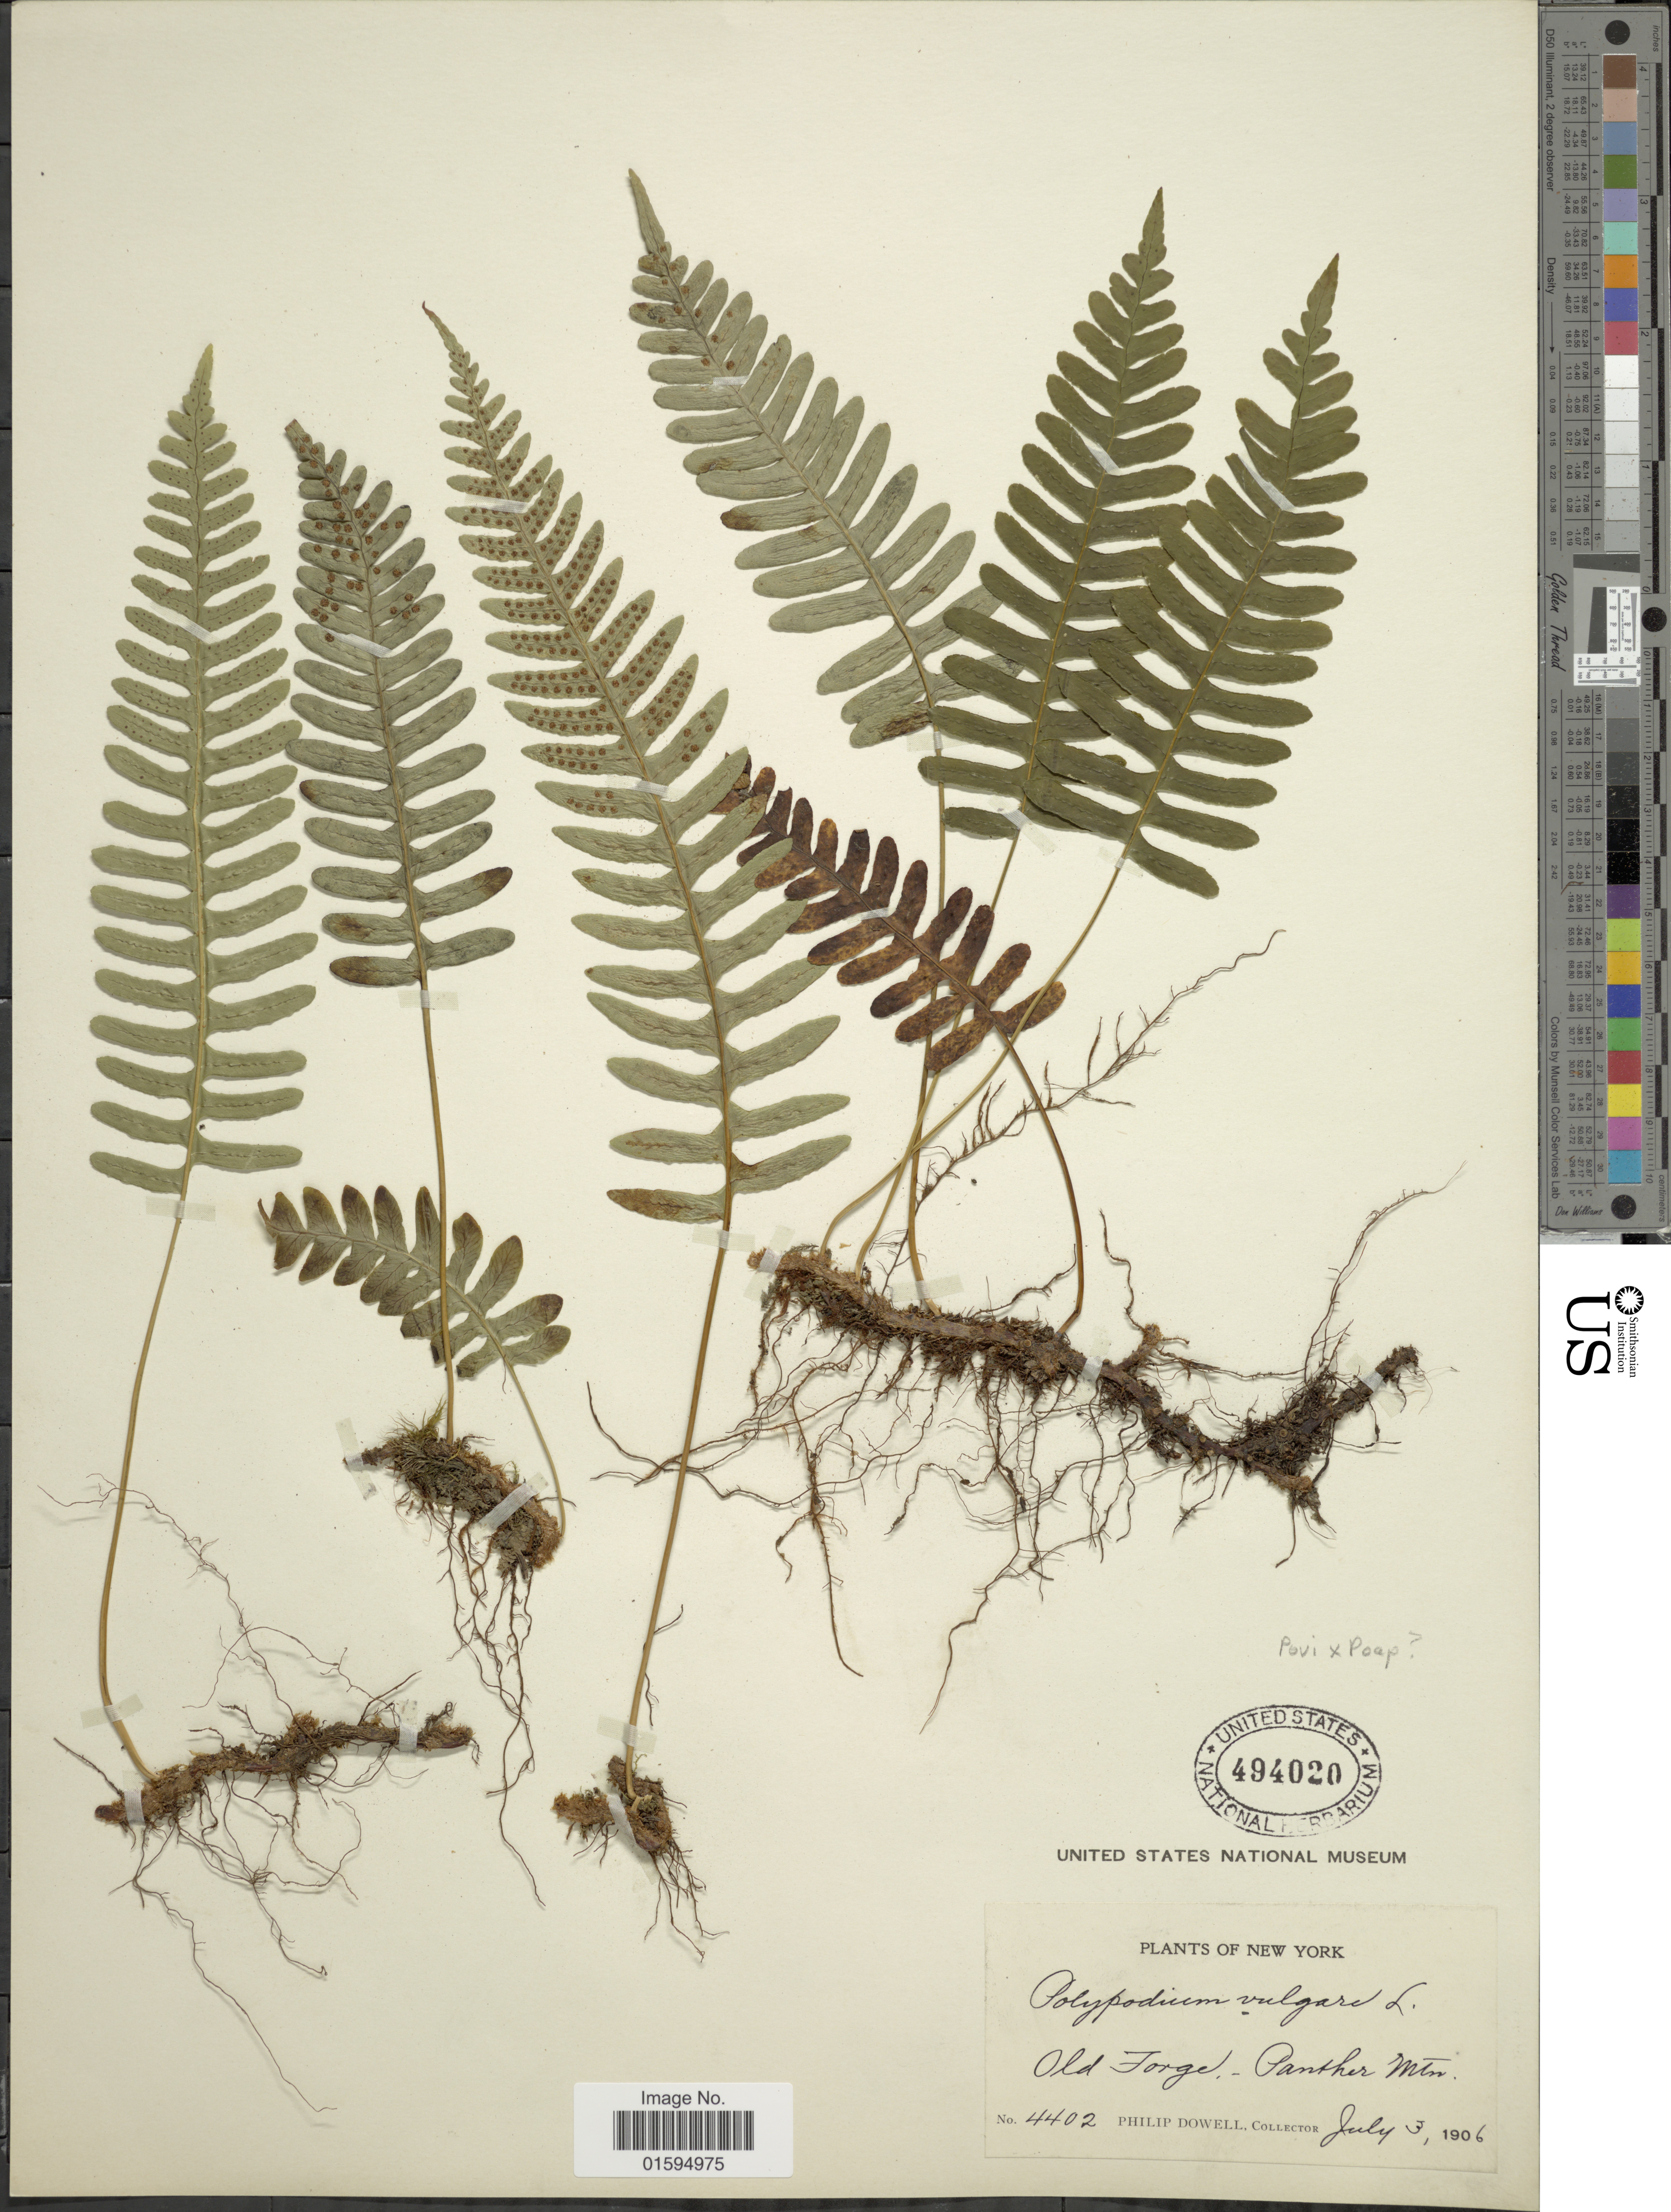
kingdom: Plantae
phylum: Tracheophyta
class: Polypodiopsida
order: Polypodiales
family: Polypodiaceae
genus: Polypodium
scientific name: Polypodium virginianum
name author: L.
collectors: P. Dowell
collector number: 4402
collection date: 1906-07-03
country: United States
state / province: New York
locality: Old Forge,- Panther Mtn.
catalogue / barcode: US 494020